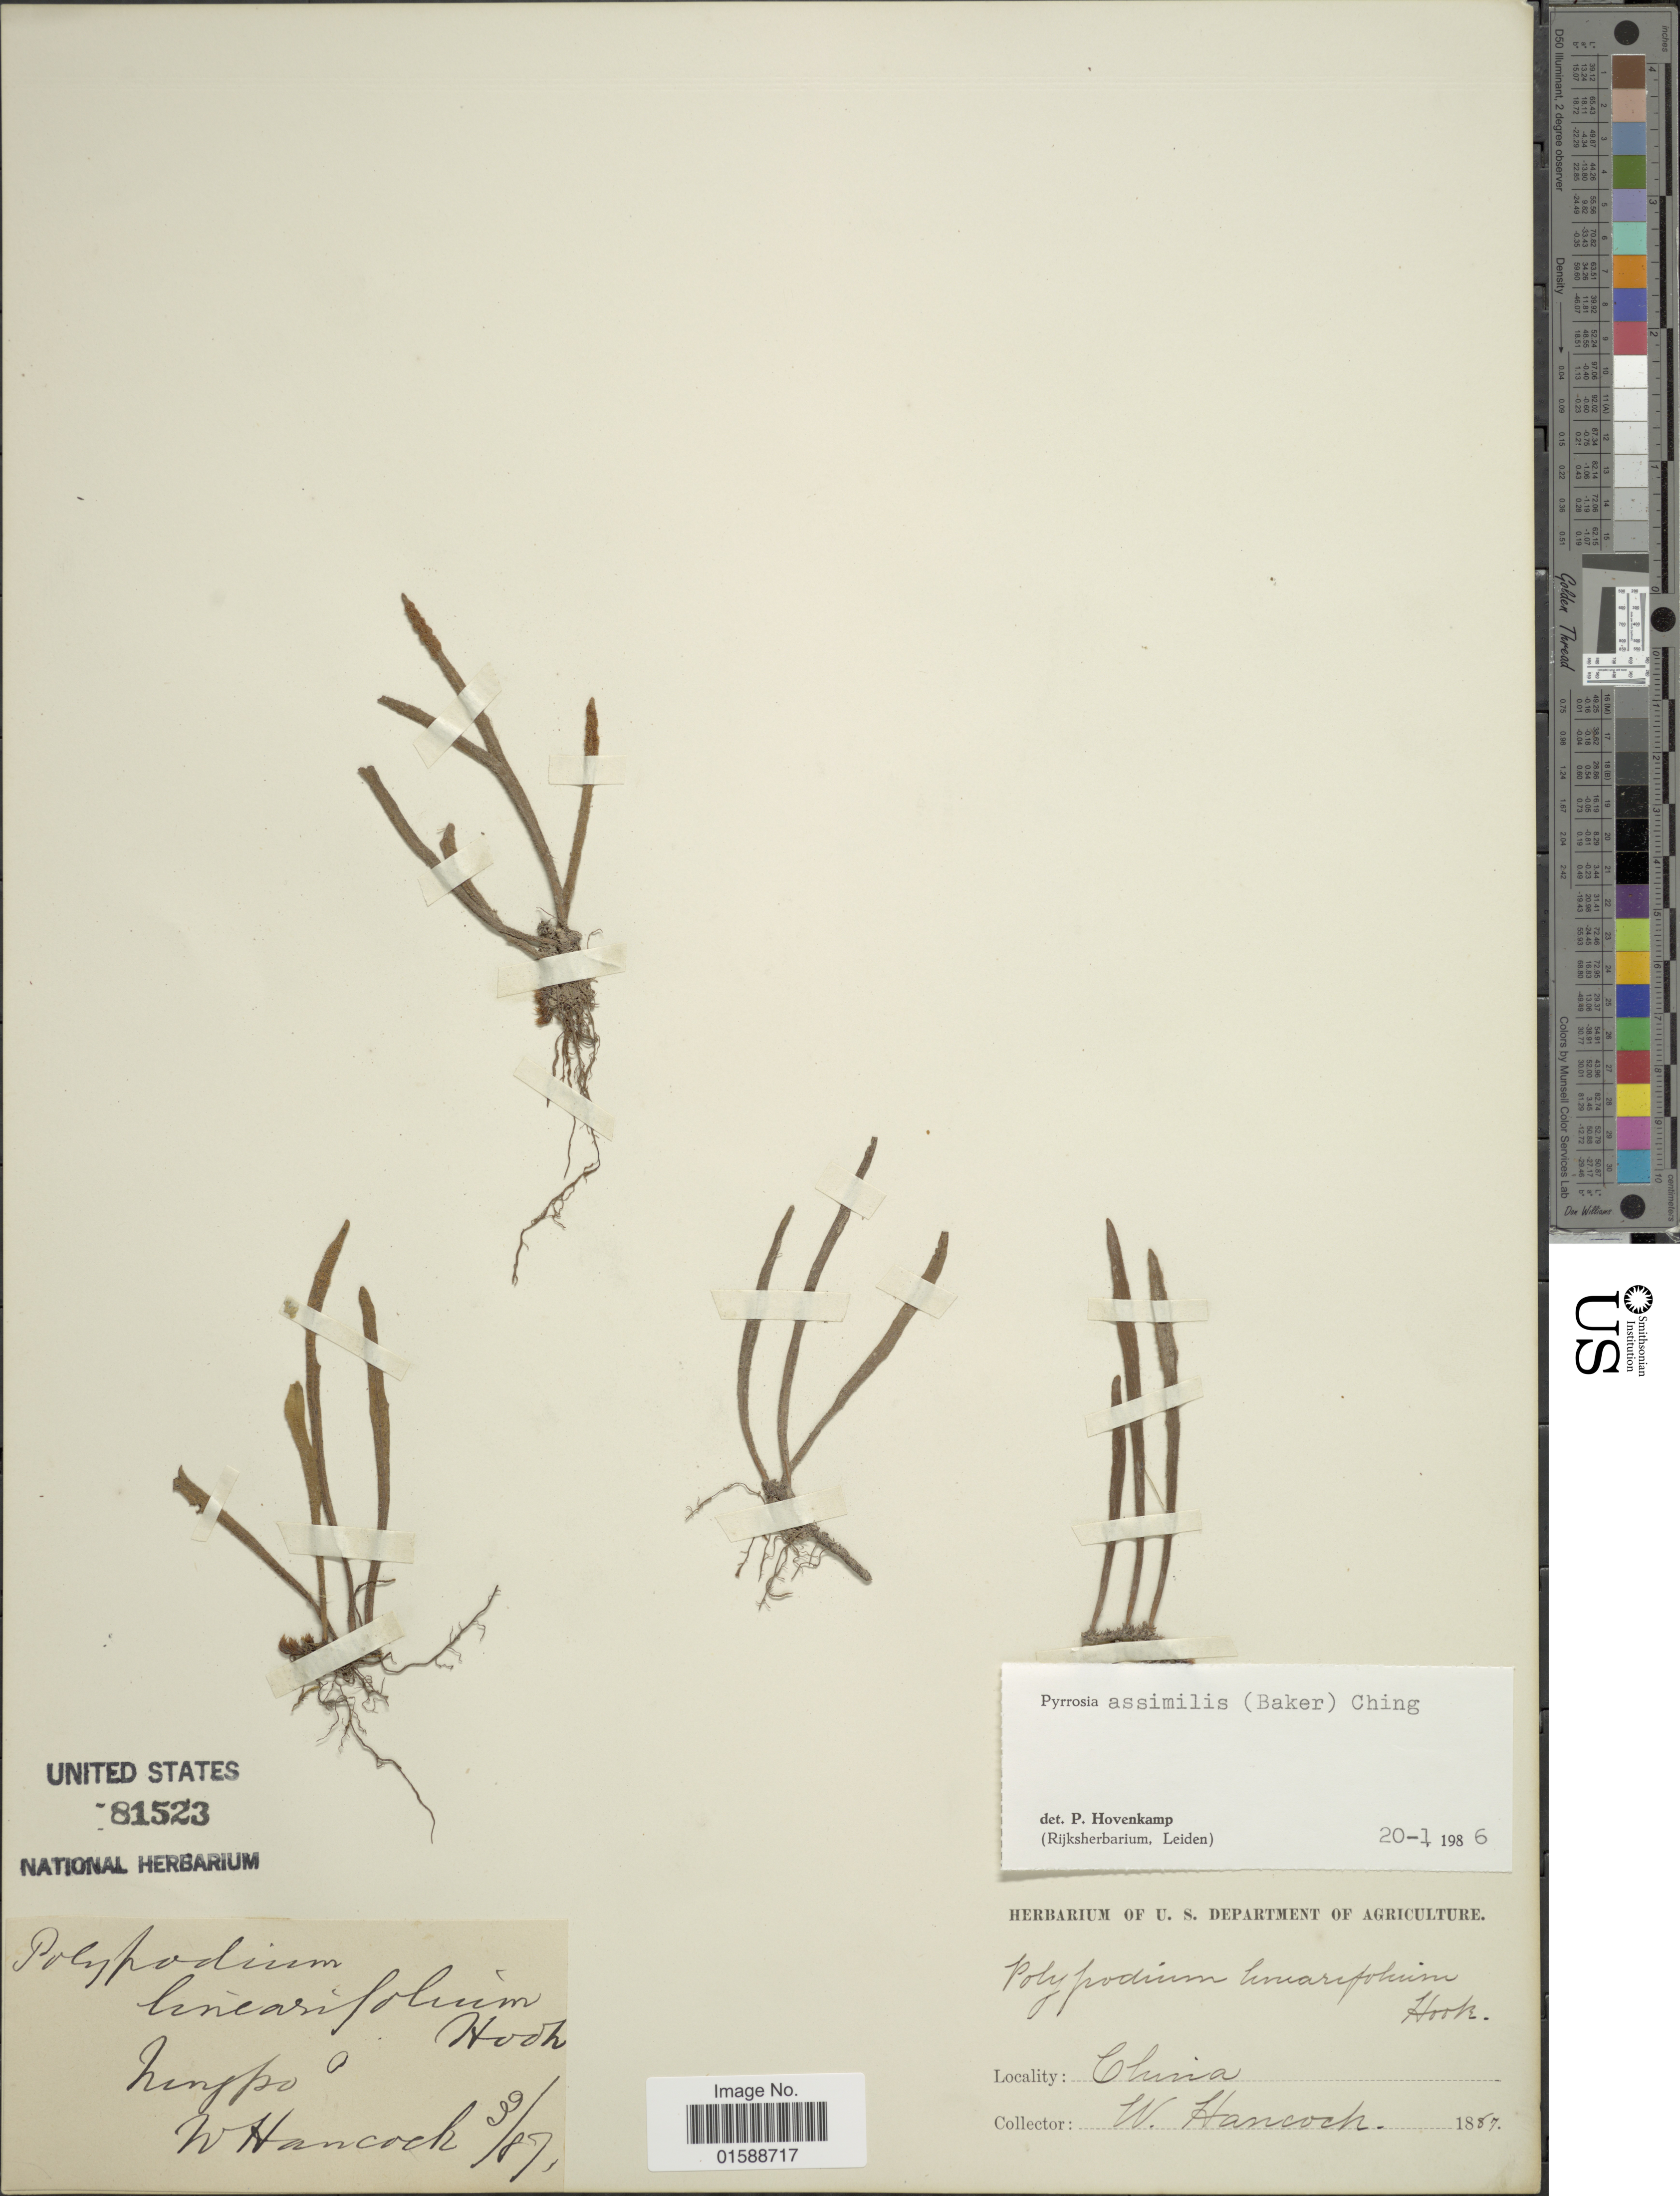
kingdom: Plantae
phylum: Tracheophyta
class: Polypodiopsida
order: Polypodiales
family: Polypodiaceae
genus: Pyrrosia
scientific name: Pyrrosia assimilis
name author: (Baker) Ching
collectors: W. Hancock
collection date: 1887-03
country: China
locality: Singpo [interpreted]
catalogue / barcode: US 81523